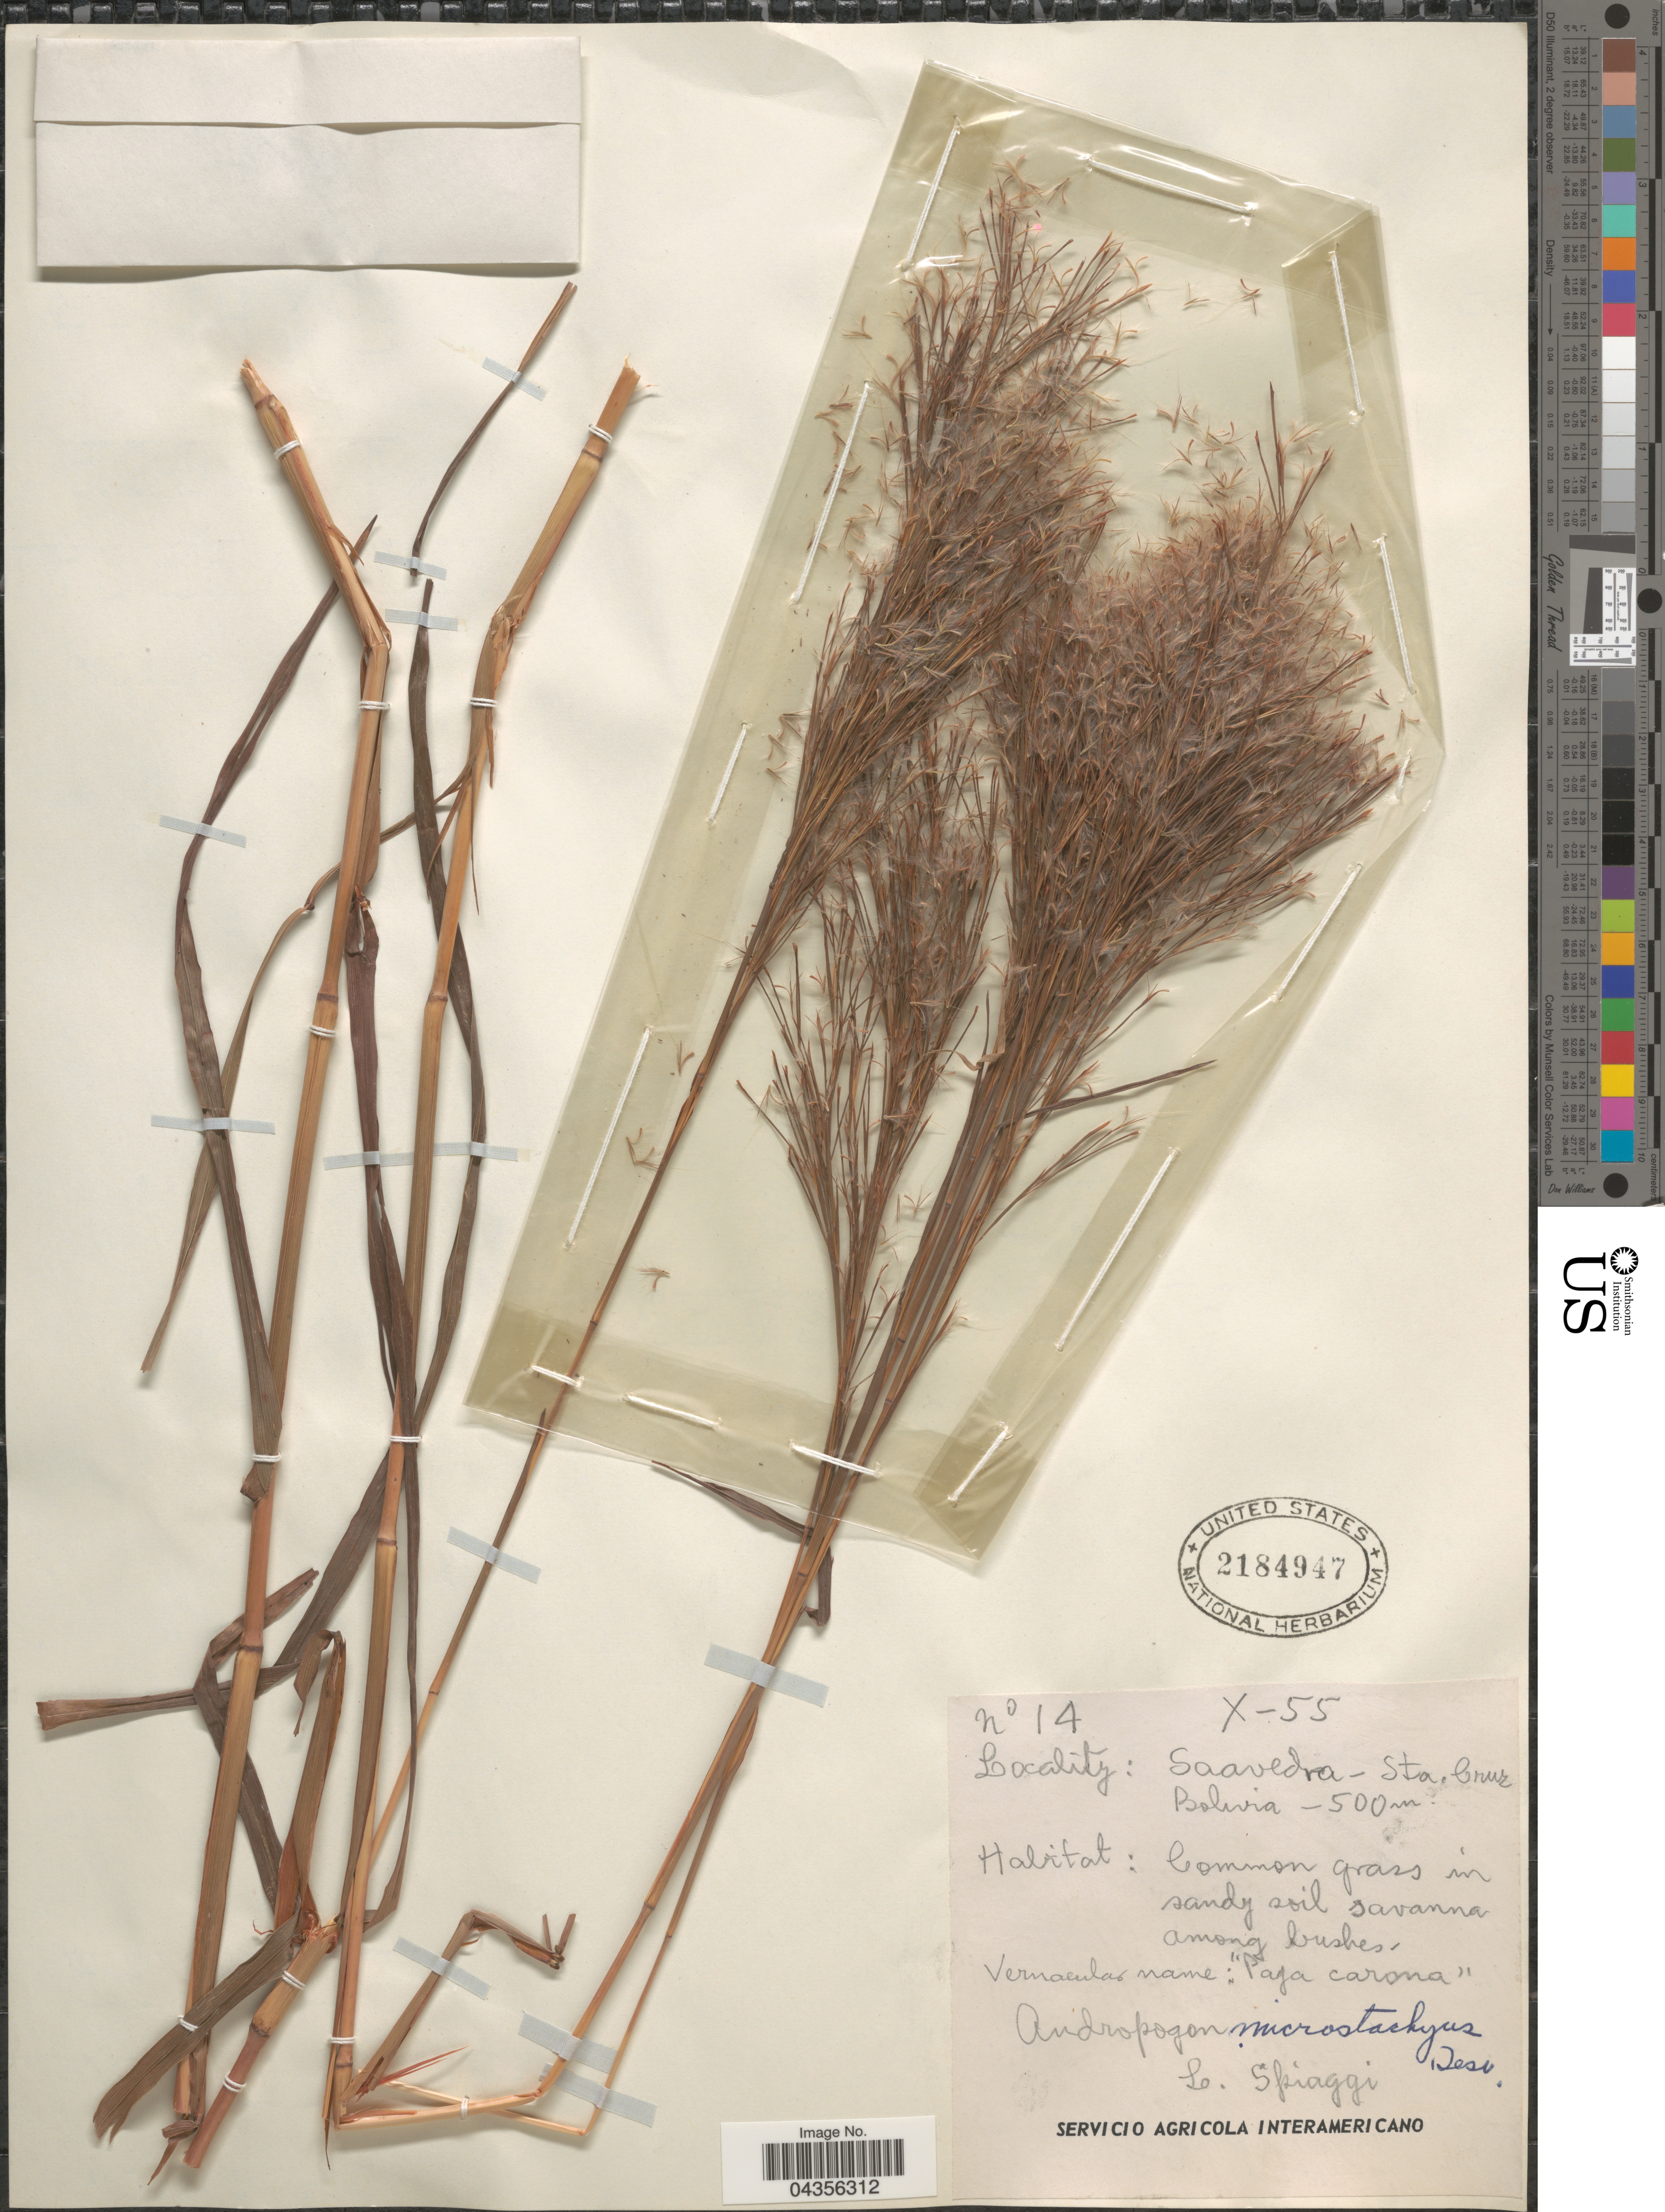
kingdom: Plantae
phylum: Tracheophyta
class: Liliopsida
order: Poales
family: Poaceae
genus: Schizachyrium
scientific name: Schizachyrium microstachyum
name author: (Desv. ex Ham.) Roseng. et al.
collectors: L. Spiaggi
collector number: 14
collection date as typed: Transcribed d/m/y: /10/55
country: Bolivia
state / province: Santa Cruz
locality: Saavedra.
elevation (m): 500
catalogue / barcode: US 2184947